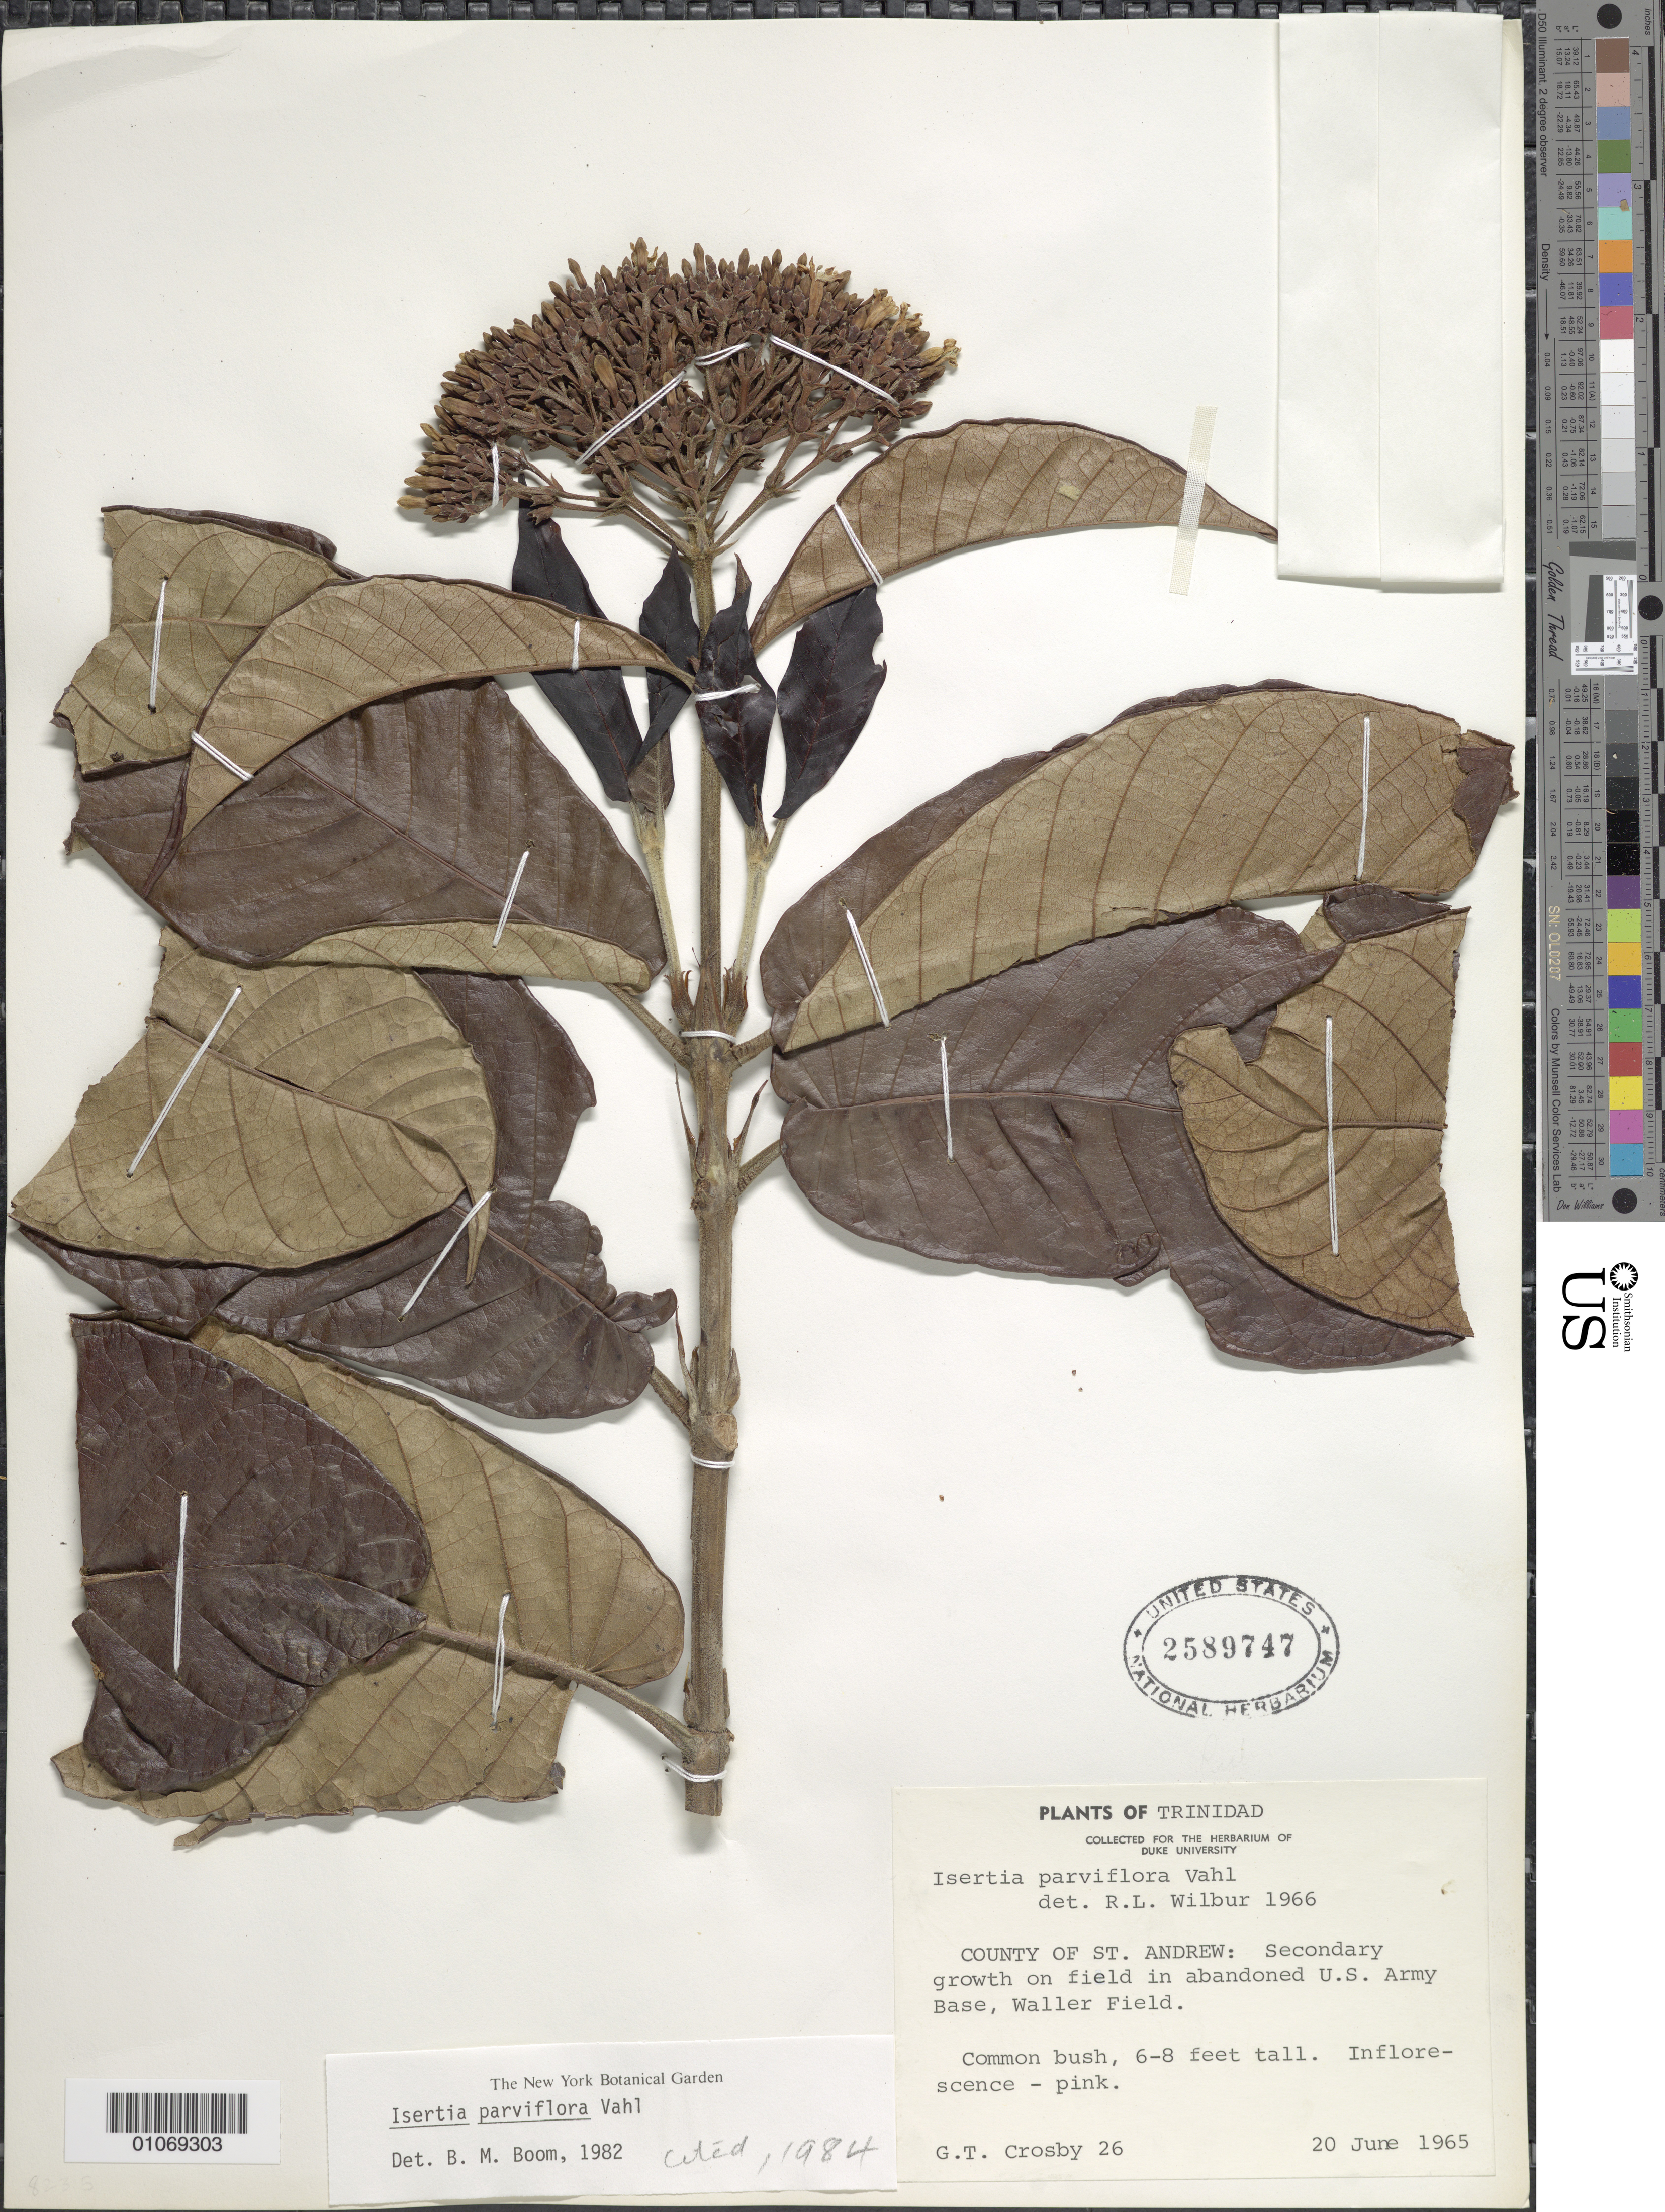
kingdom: Plantae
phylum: Tracheophyta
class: Magnoliopsida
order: Gentianales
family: Rubiaceae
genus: Isertia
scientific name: Isertia parviflora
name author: Vahl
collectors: G. T. Crosby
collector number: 26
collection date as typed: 20 Jun 1965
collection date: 1965-06-20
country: Trinidad and Tobago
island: Trinidad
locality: County of St. Andrew: Secondary growth on field in abandoned U.S. Army Base, Waller Field.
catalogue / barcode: US 2589747